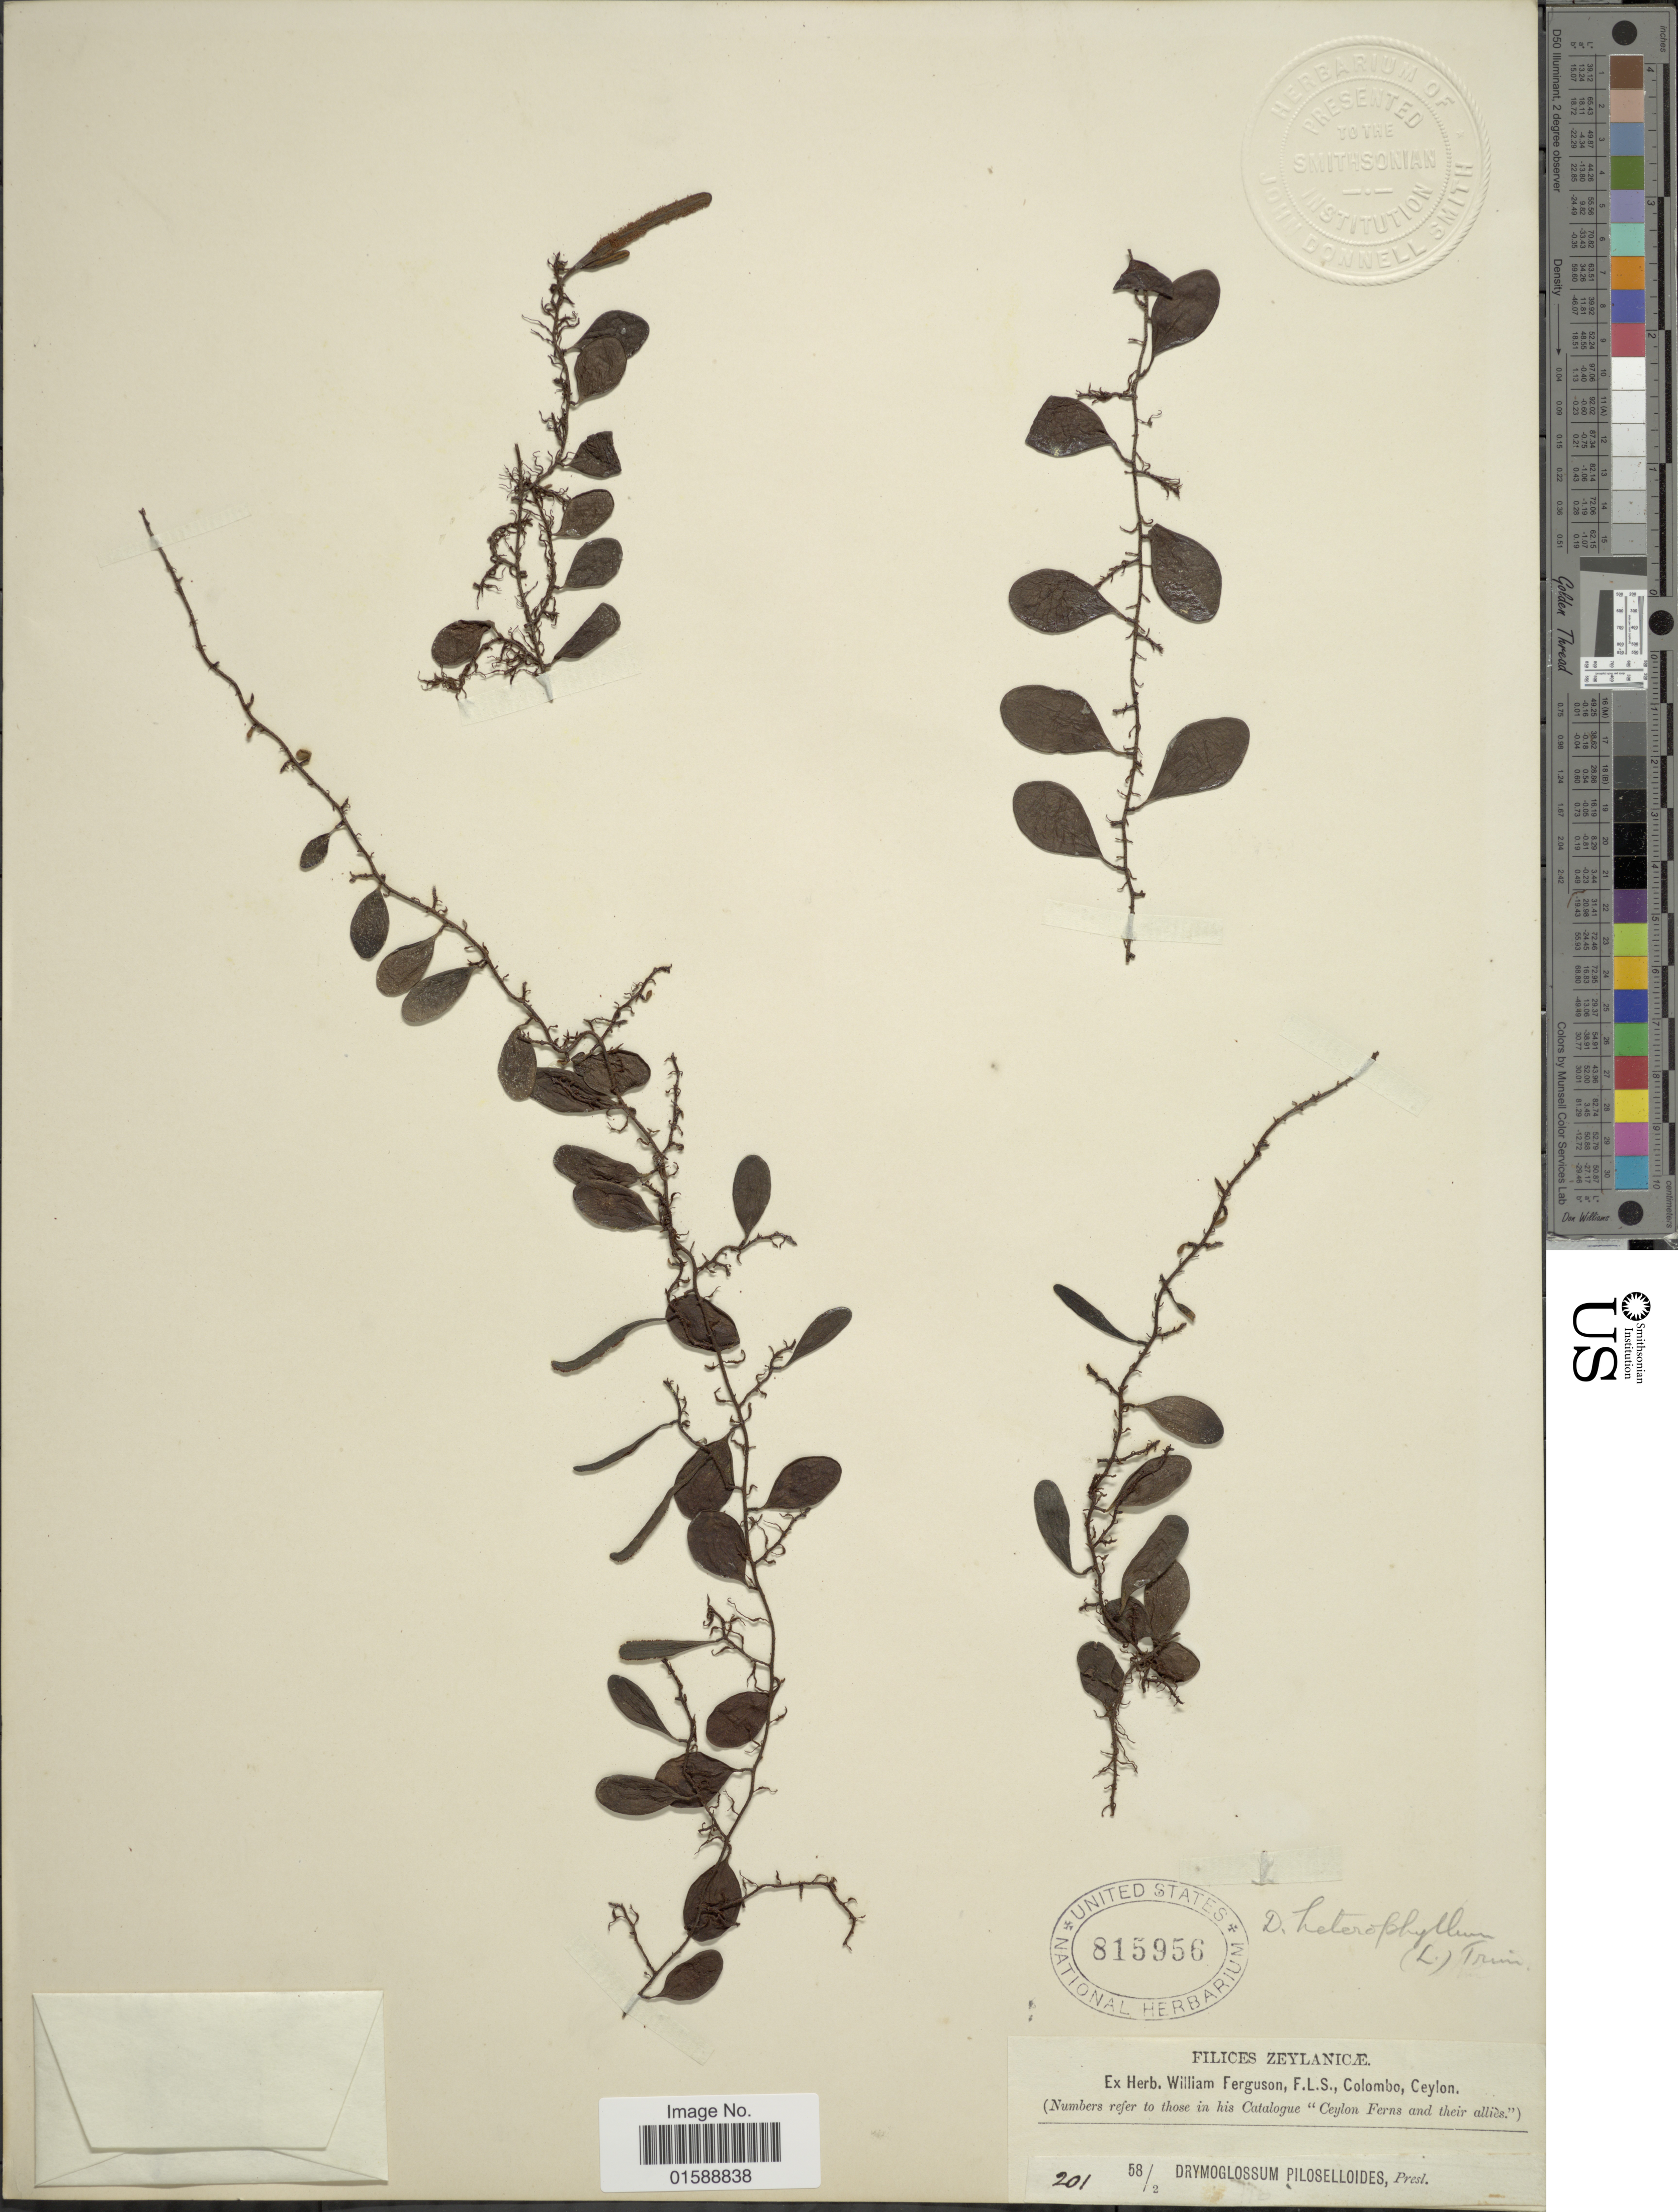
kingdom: Plantae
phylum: Tracheophyta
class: Polypodiopsida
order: Polypodiales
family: Polypodiaceae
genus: Pyrrosia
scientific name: Pyrrosia heterophylla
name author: (L.) M.G. Price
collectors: ex herb. W. Ferguson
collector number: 201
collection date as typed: Transcribed d/m/y: /2/58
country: Sri Lanka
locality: Zeylanicae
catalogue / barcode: US 815956